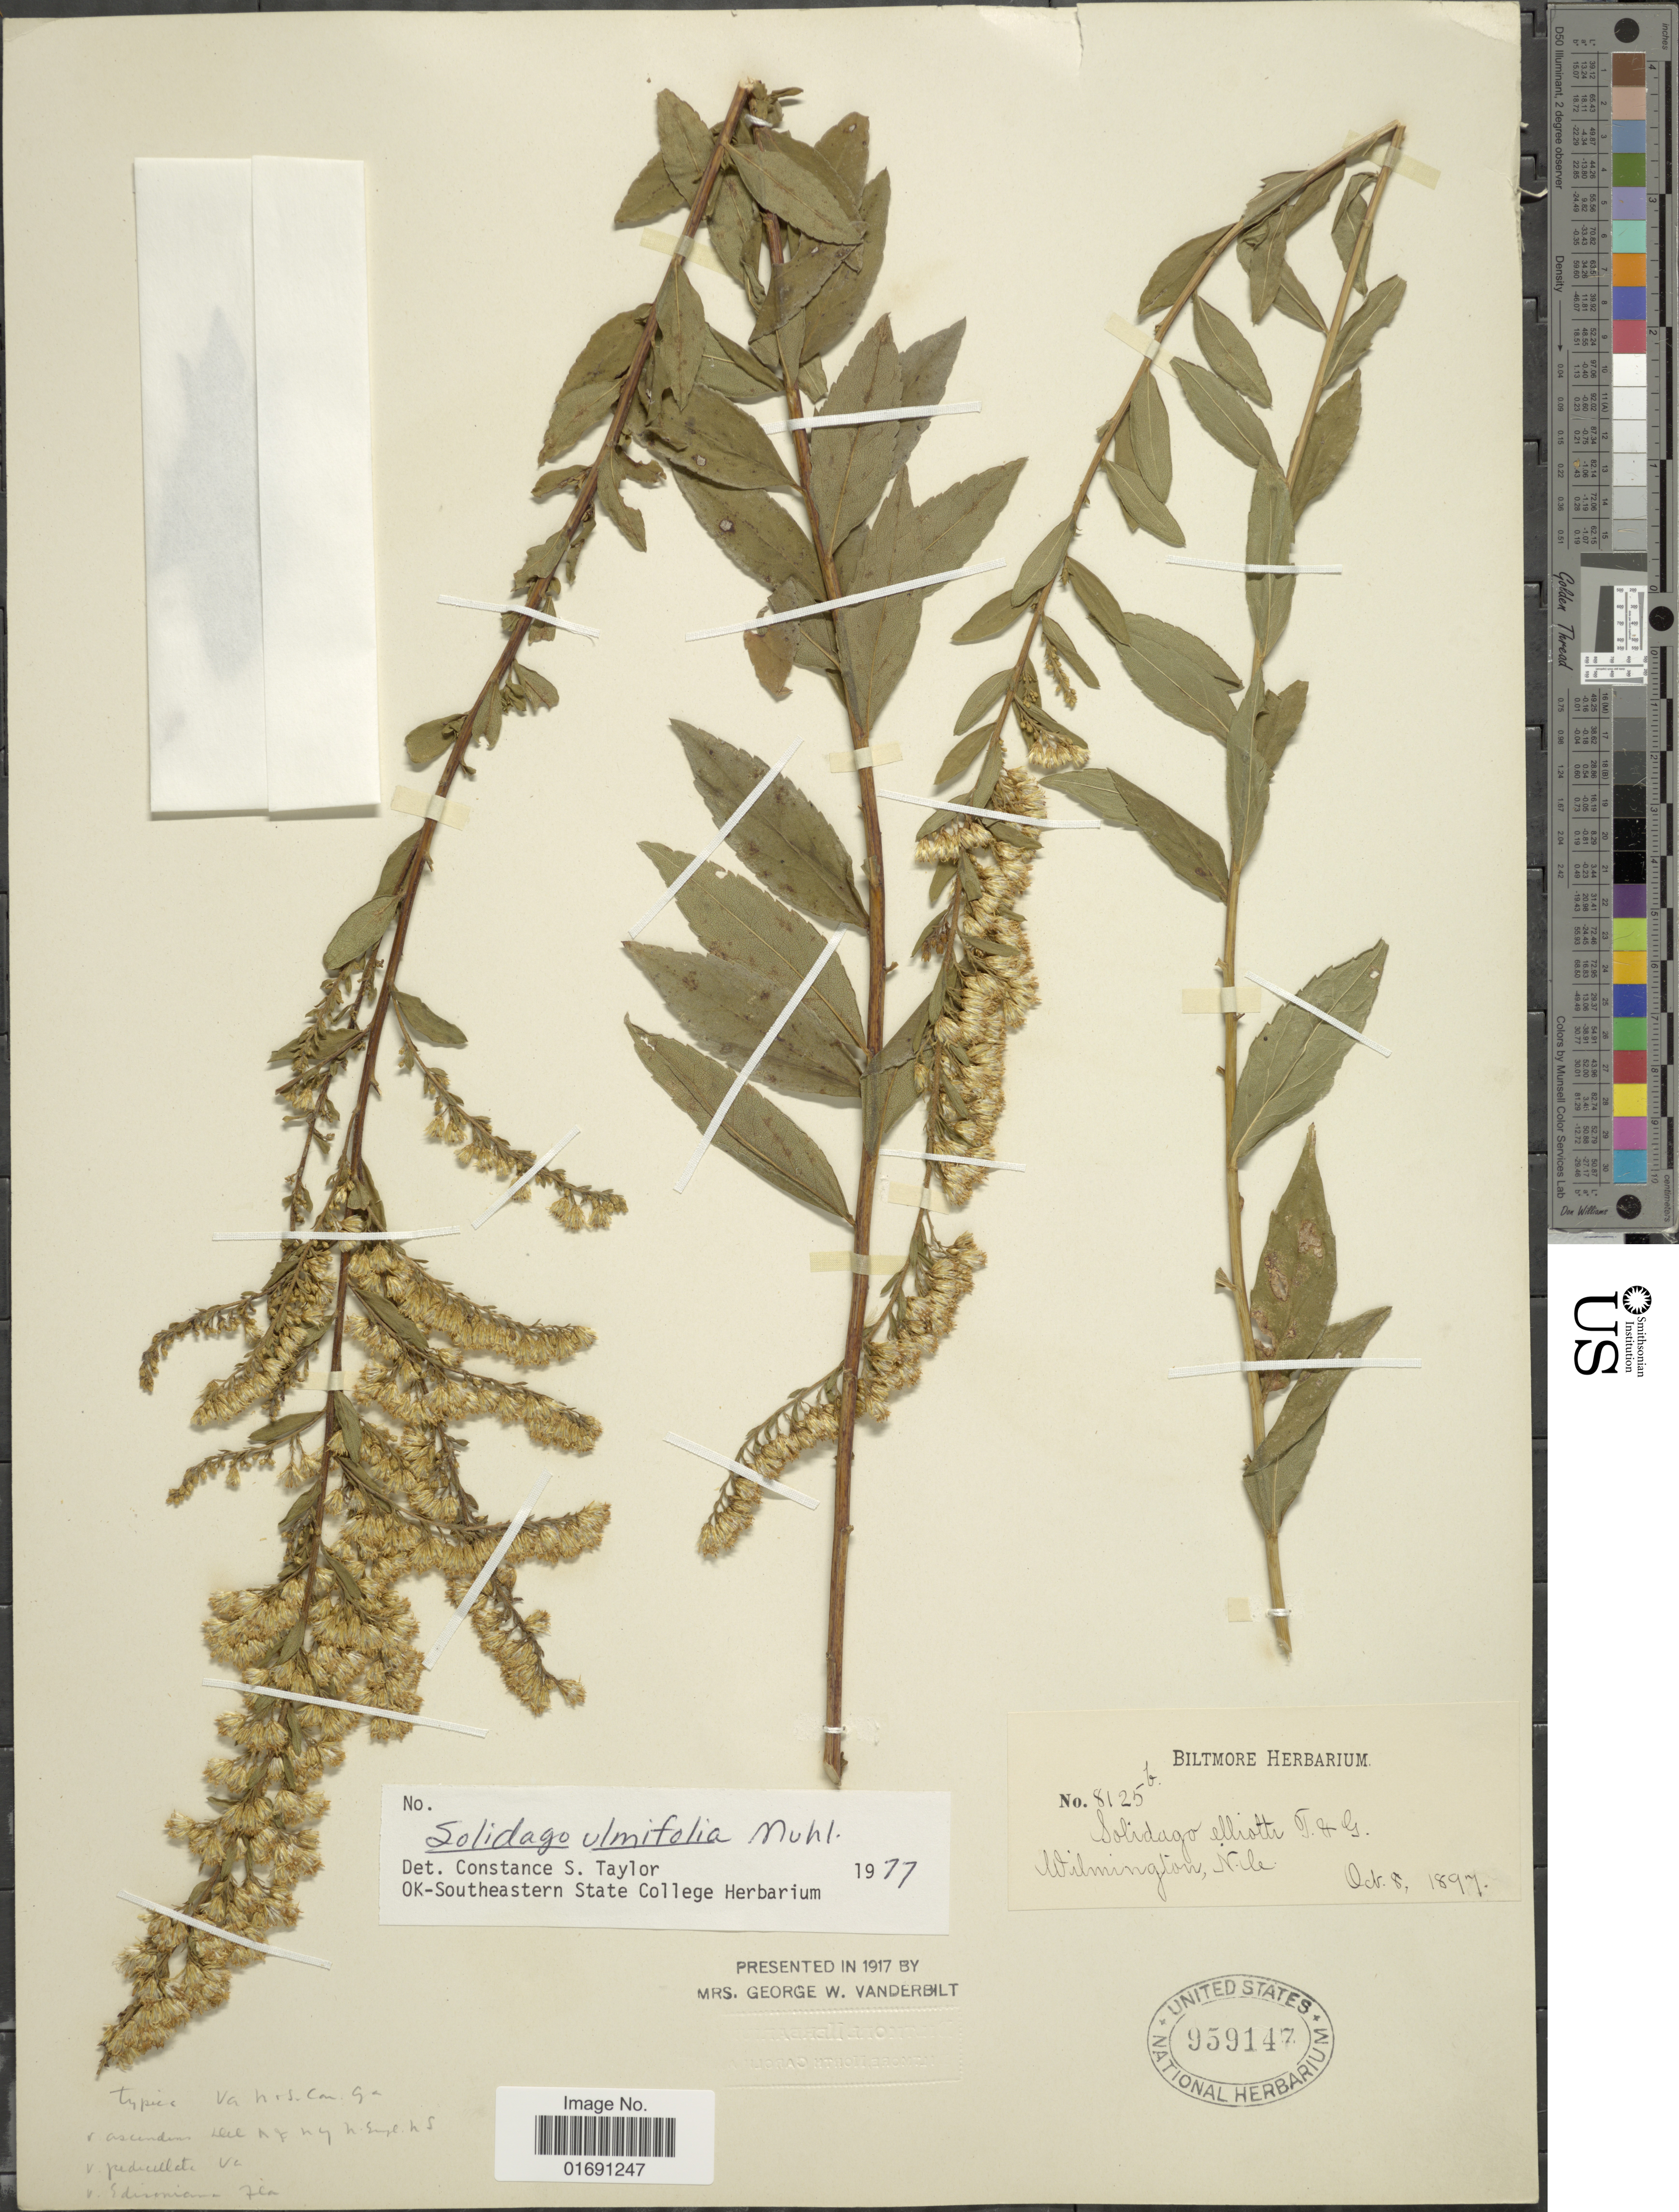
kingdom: Plantae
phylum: Tracheophyta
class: Magnoliopsida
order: Asterales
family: Asteraceae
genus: Solidago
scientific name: Solidago ulmifolia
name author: Muhl. ex Willd.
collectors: ex herb. Biltmore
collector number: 8125b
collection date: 1897-10-08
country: United States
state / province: North Carolina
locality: Wilmington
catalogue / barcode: US 959147